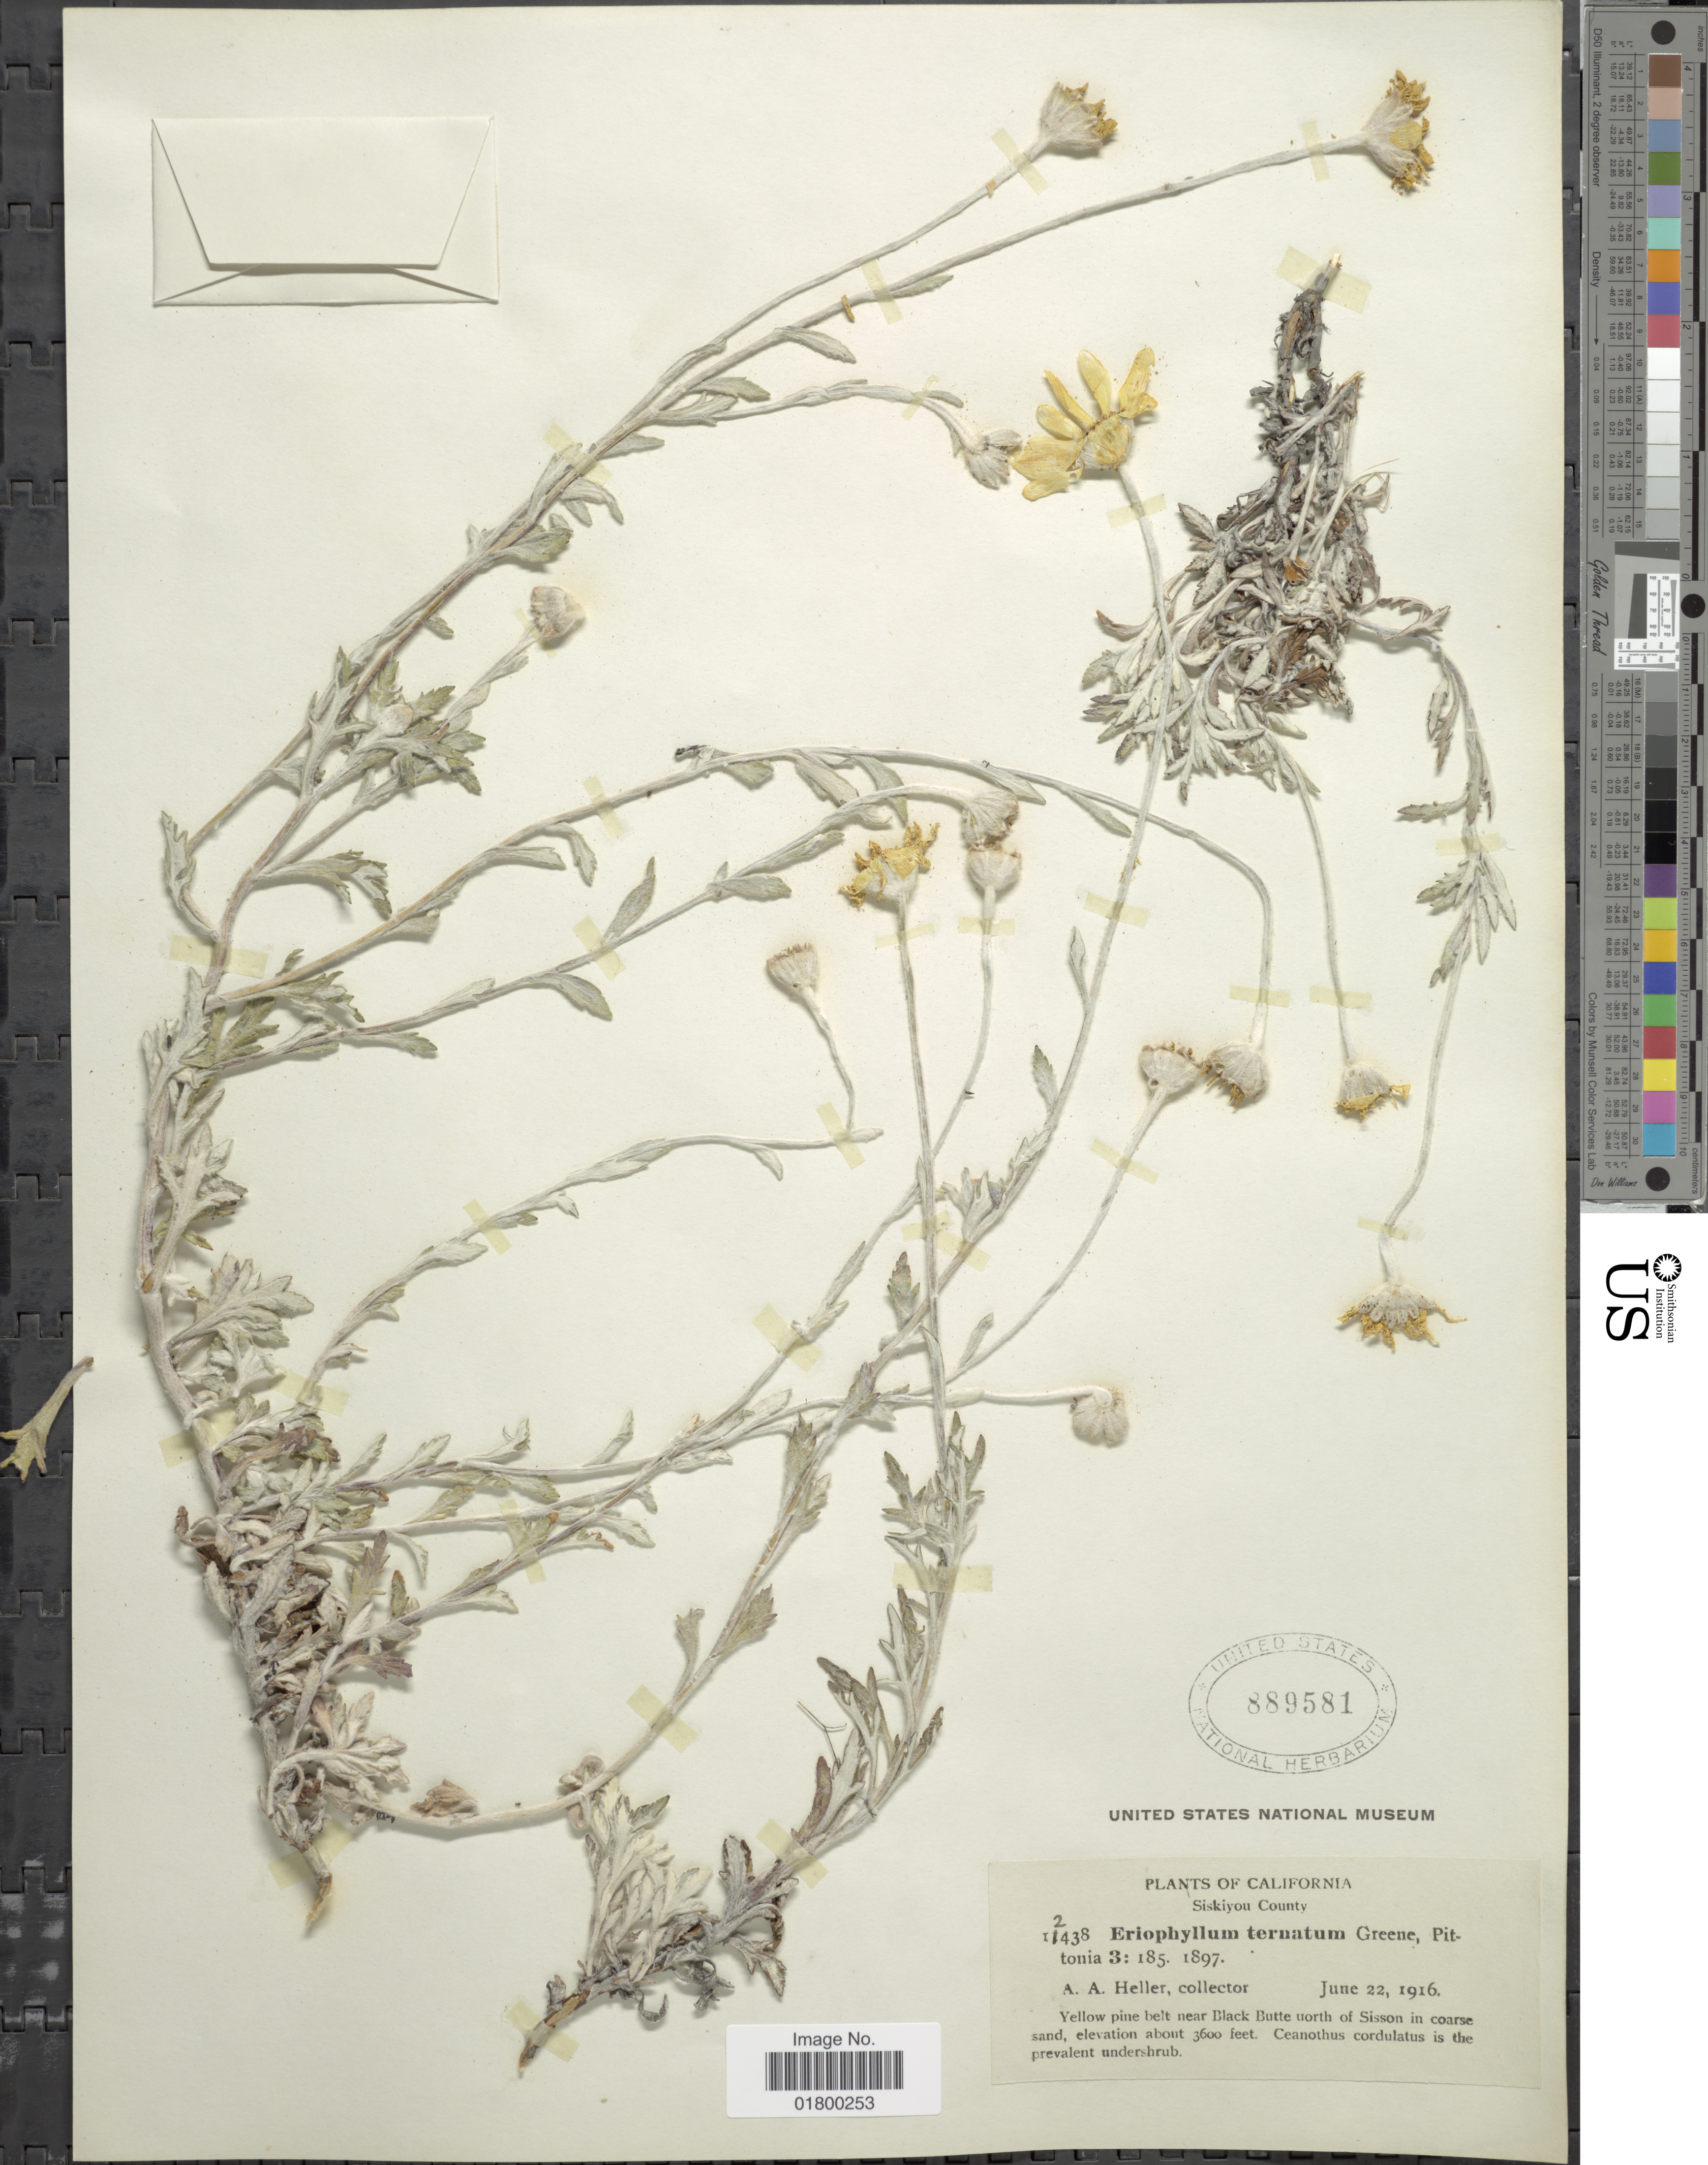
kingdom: Plantae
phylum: Tracheophyta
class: Magnoliopsida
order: Asterales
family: Asteraceae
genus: Eriophyllum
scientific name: Eriophyllum lanatum var. achillioides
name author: (DC.) Jeps.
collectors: A. A. Heller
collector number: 12438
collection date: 1916-06-22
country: United States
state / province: California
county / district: Siskiyou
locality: Siskiyou County, Yellow pine belt near Black Butte north of Sisson in course sand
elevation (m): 1097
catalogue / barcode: US 889581